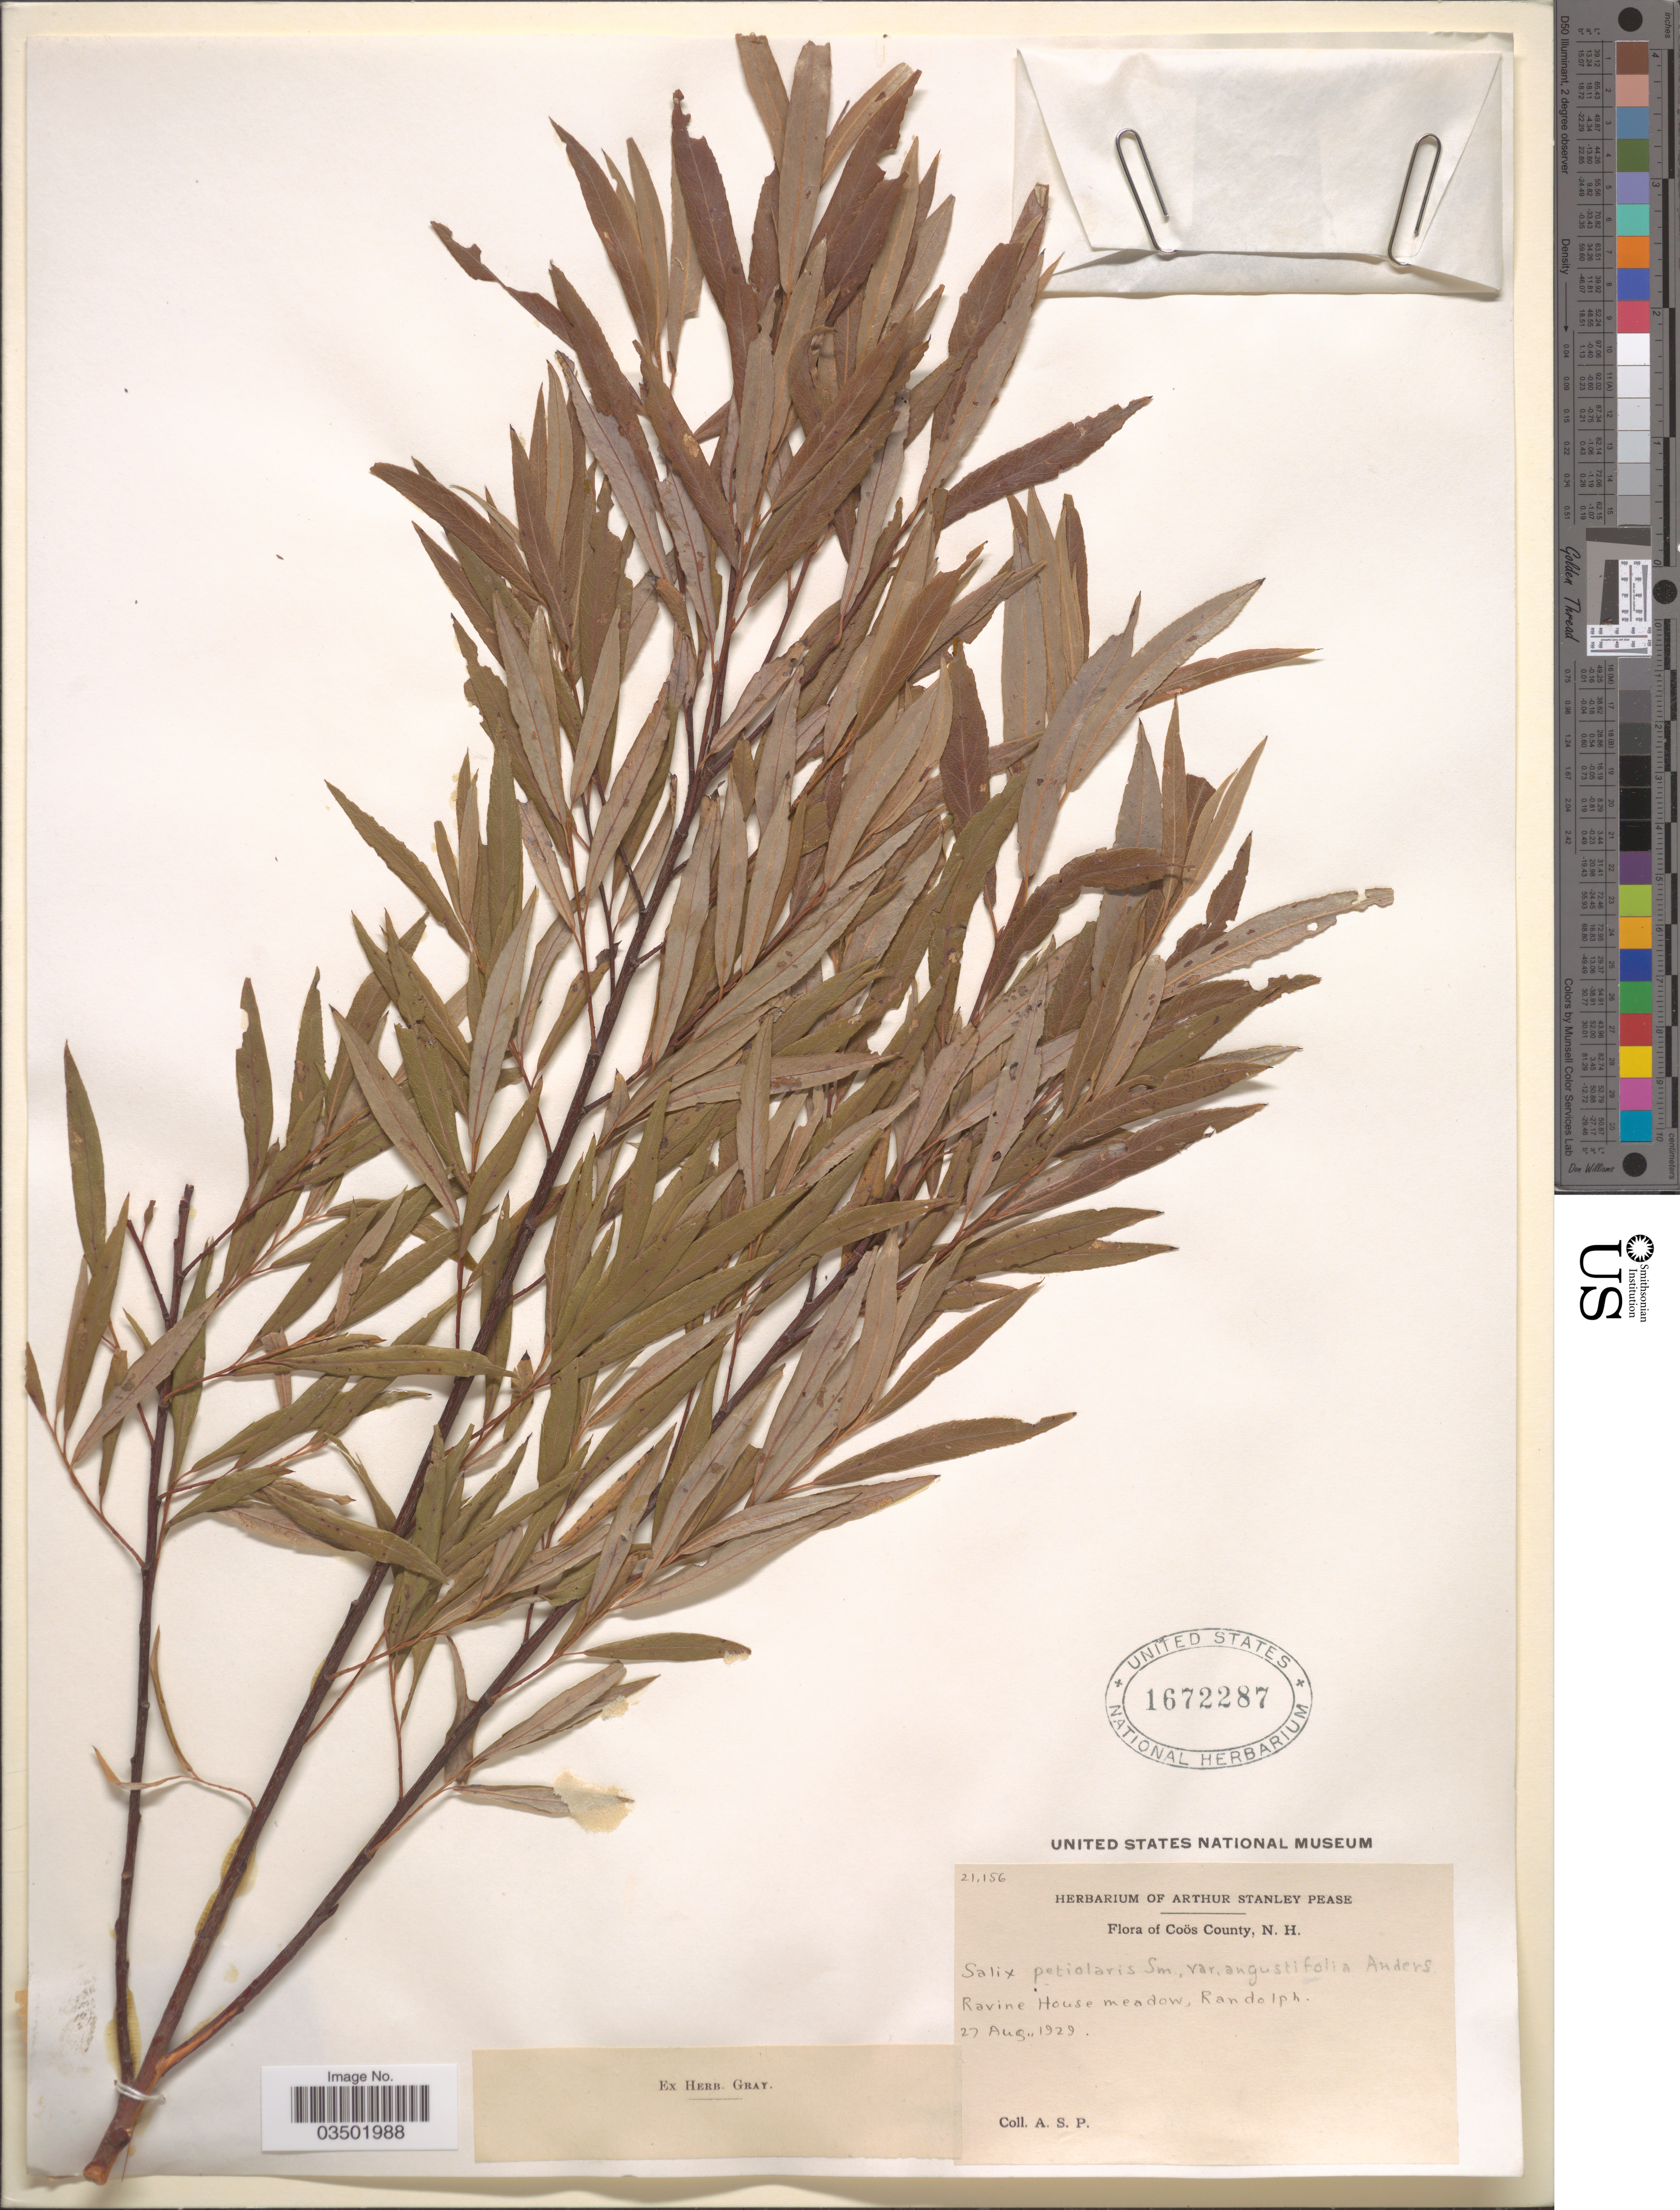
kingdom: Plantae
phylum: Tracheophyta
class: Magnoliopsida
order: Malpighiales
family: Salicaceae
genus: Salix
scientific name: Salix petiolaris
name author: Sm.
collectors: A. S. Pease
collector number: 21156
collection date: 1929-08-27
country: United States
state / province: New Hampshire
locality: Coös County. Ravine House meadow, Randolph.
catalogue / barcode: US 1672287